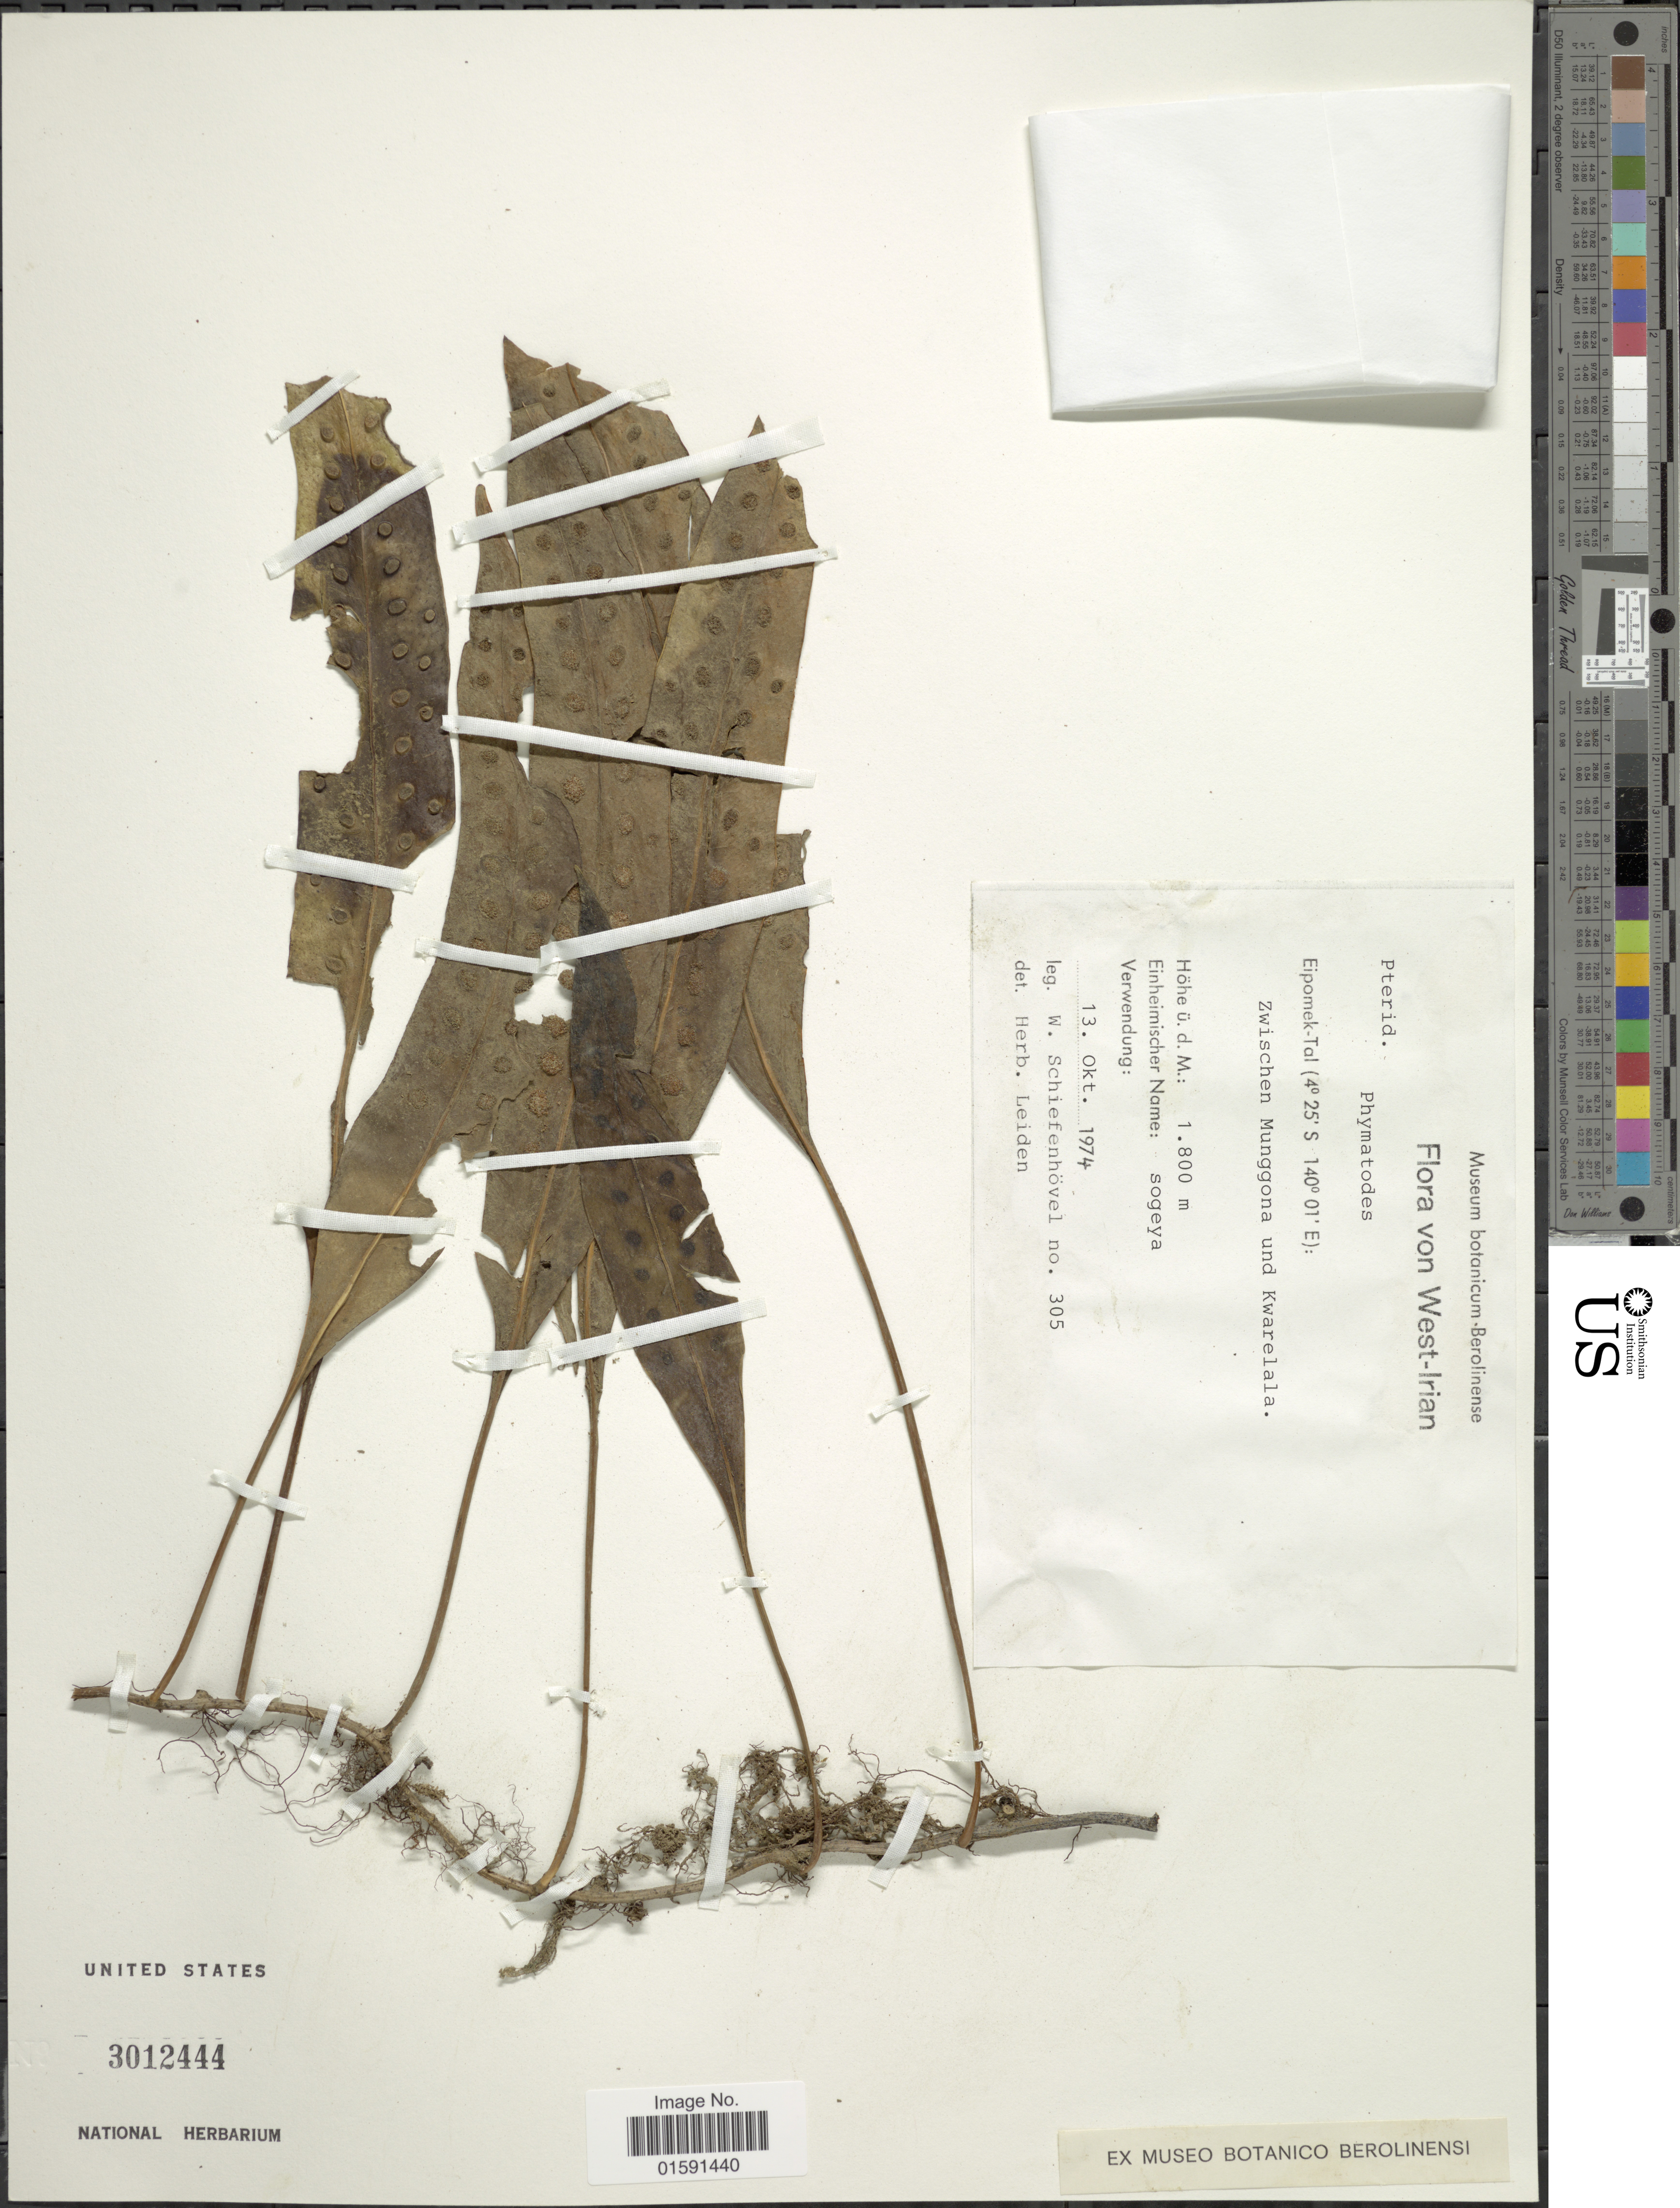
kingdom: Plantae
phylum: Tracheophyta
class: Polypodiopsida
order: Polypodiales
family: Polypodiaceae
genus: Selliguea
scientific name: Selliguea sp.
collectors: W. Schiefenhovel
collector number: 305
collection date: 1974-10-13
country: Indonesia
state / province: Papua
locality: West Iraian, Eipomek-Tal. Zwichen Munggona und Kwarelala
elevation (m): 1800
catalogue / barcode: US 3012444